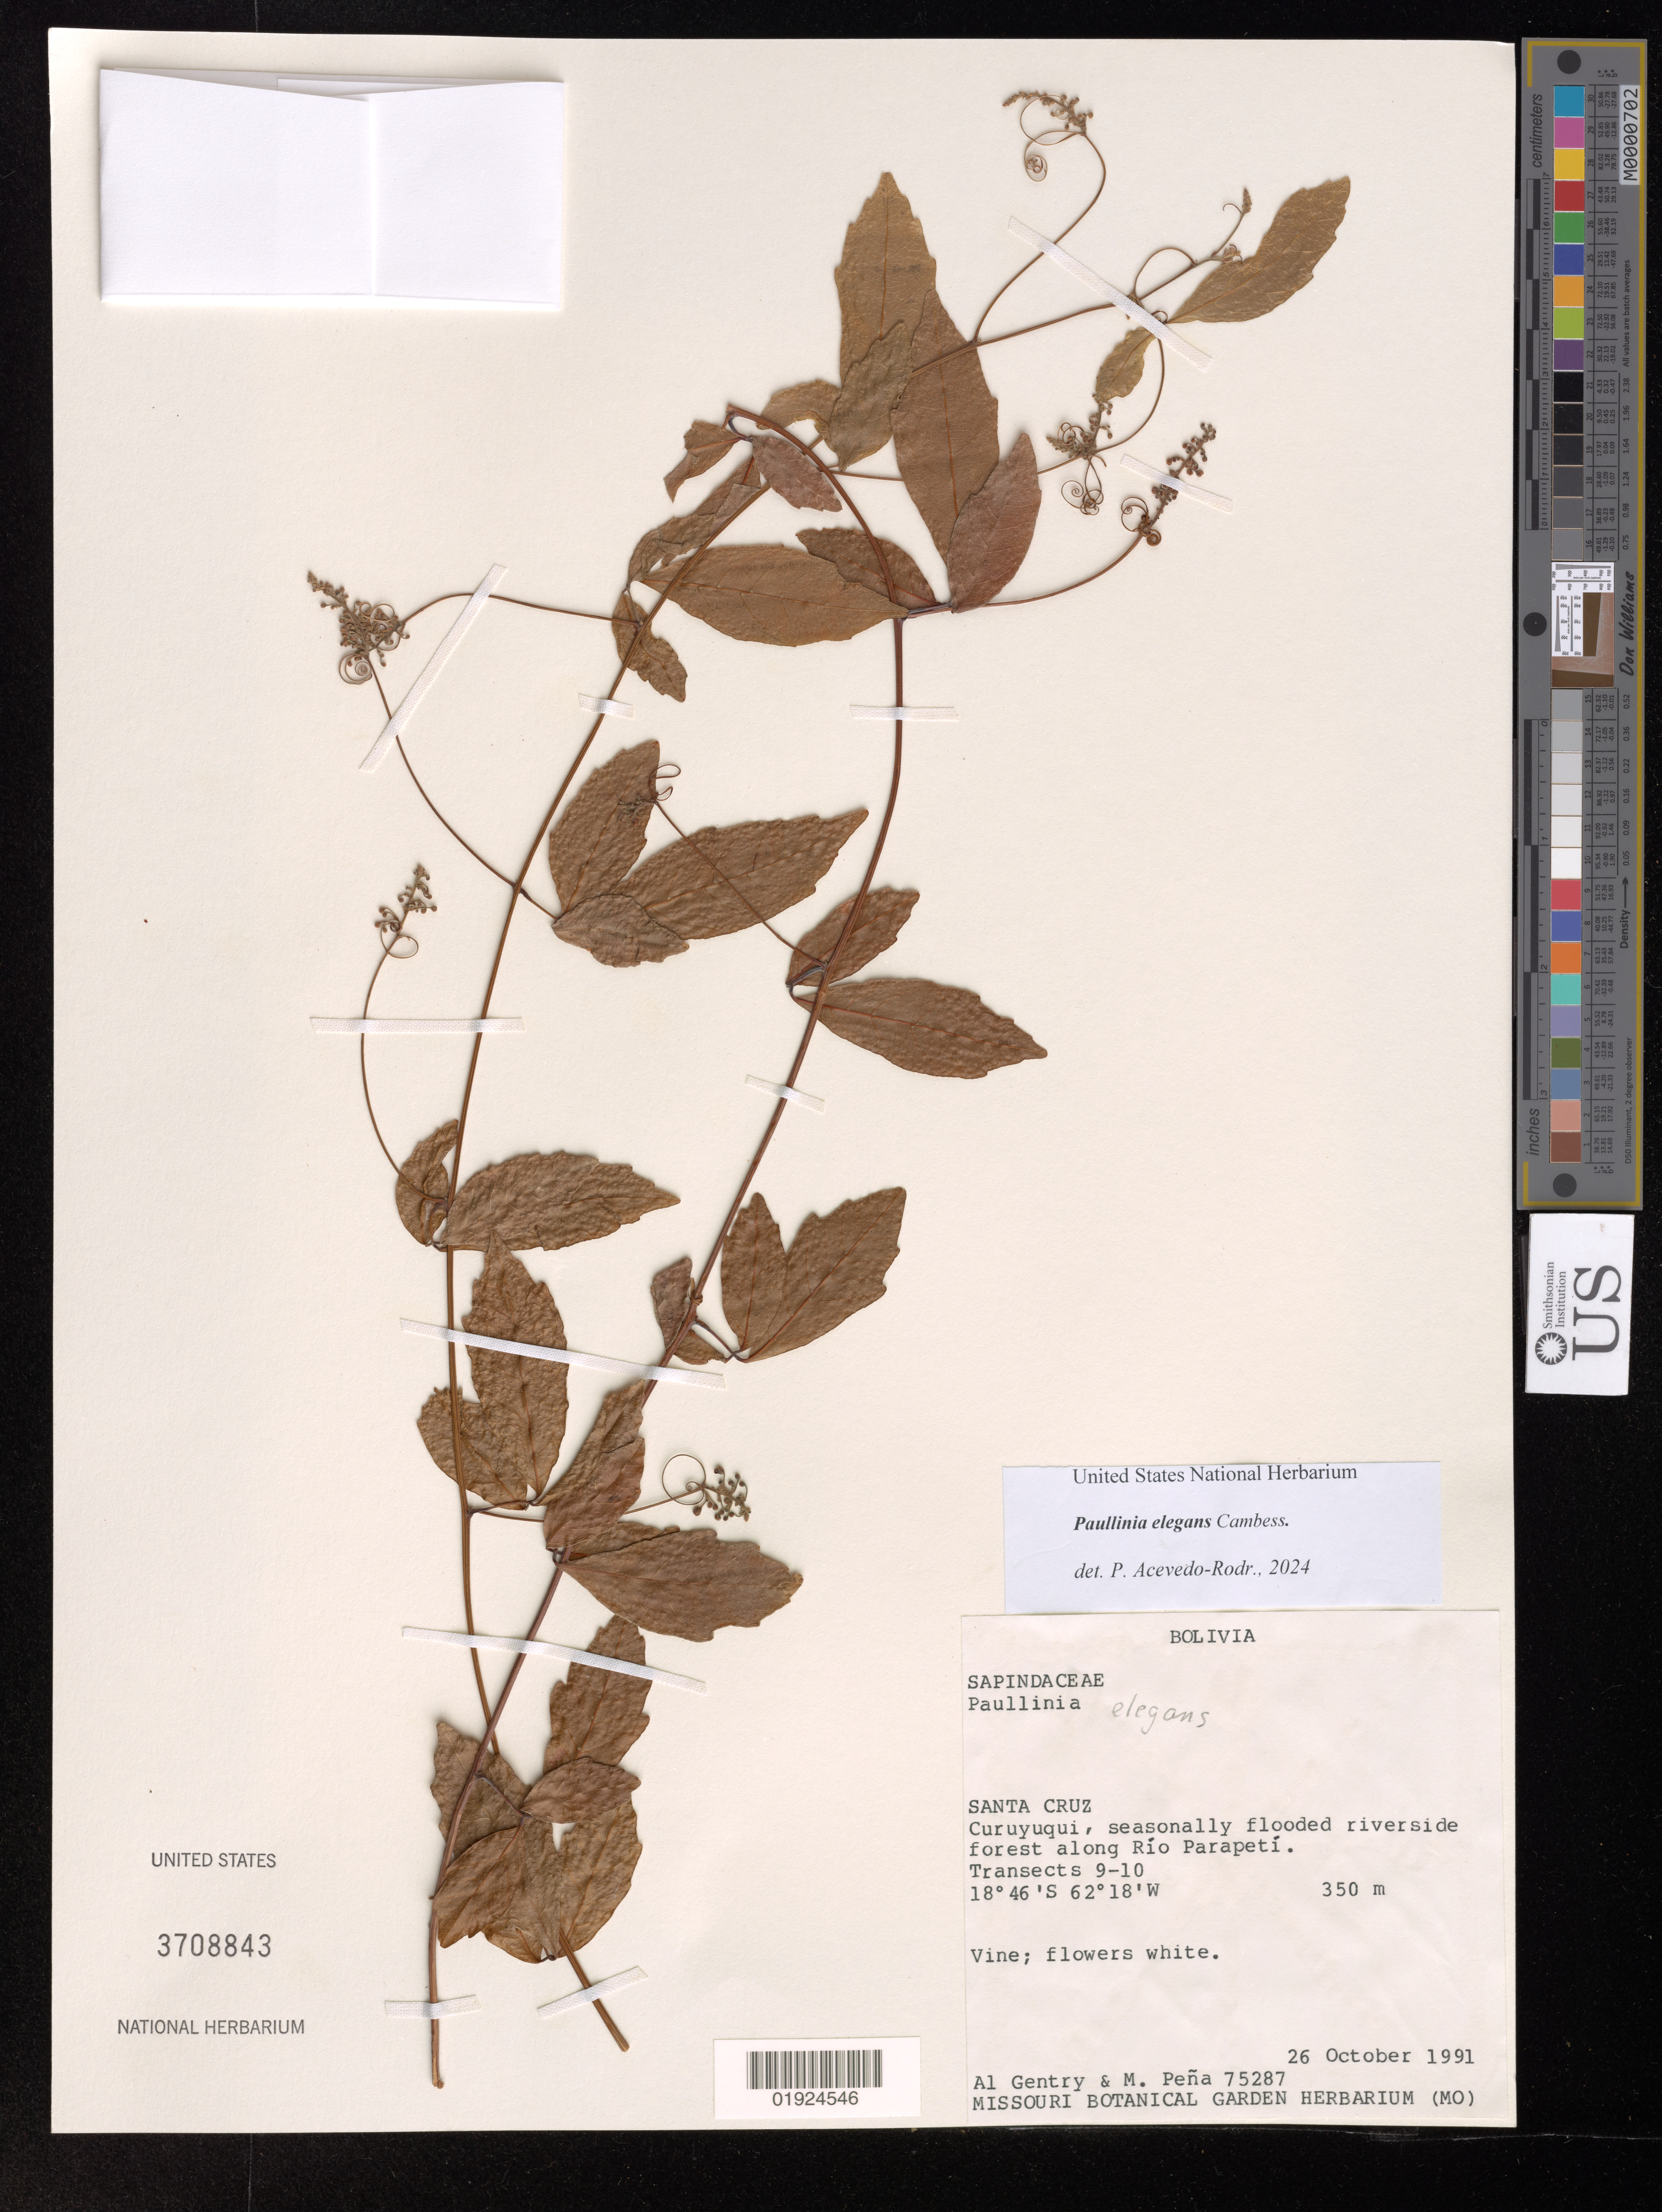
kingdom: Plantae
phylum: Tracheophyta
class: Magnoliopsida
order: Sapindales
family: Sapindaceae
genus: Paullinia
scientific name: Paullinia elegans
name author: Cambess.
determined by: Acevedo-Rodriguez, P., (US), Smithsonian Institution - National Museum of Natural History (UNITED STATES)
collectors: A. H. Gentry & M. Peña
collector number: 75287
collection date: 1991-10-26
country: Bolivia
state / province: Santa Cruz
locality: Curuyuqui, along Río Parapetí. Transect 9-10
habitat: Seasonally flooded riverside forest along river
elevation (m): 350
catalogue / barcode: US 3708843